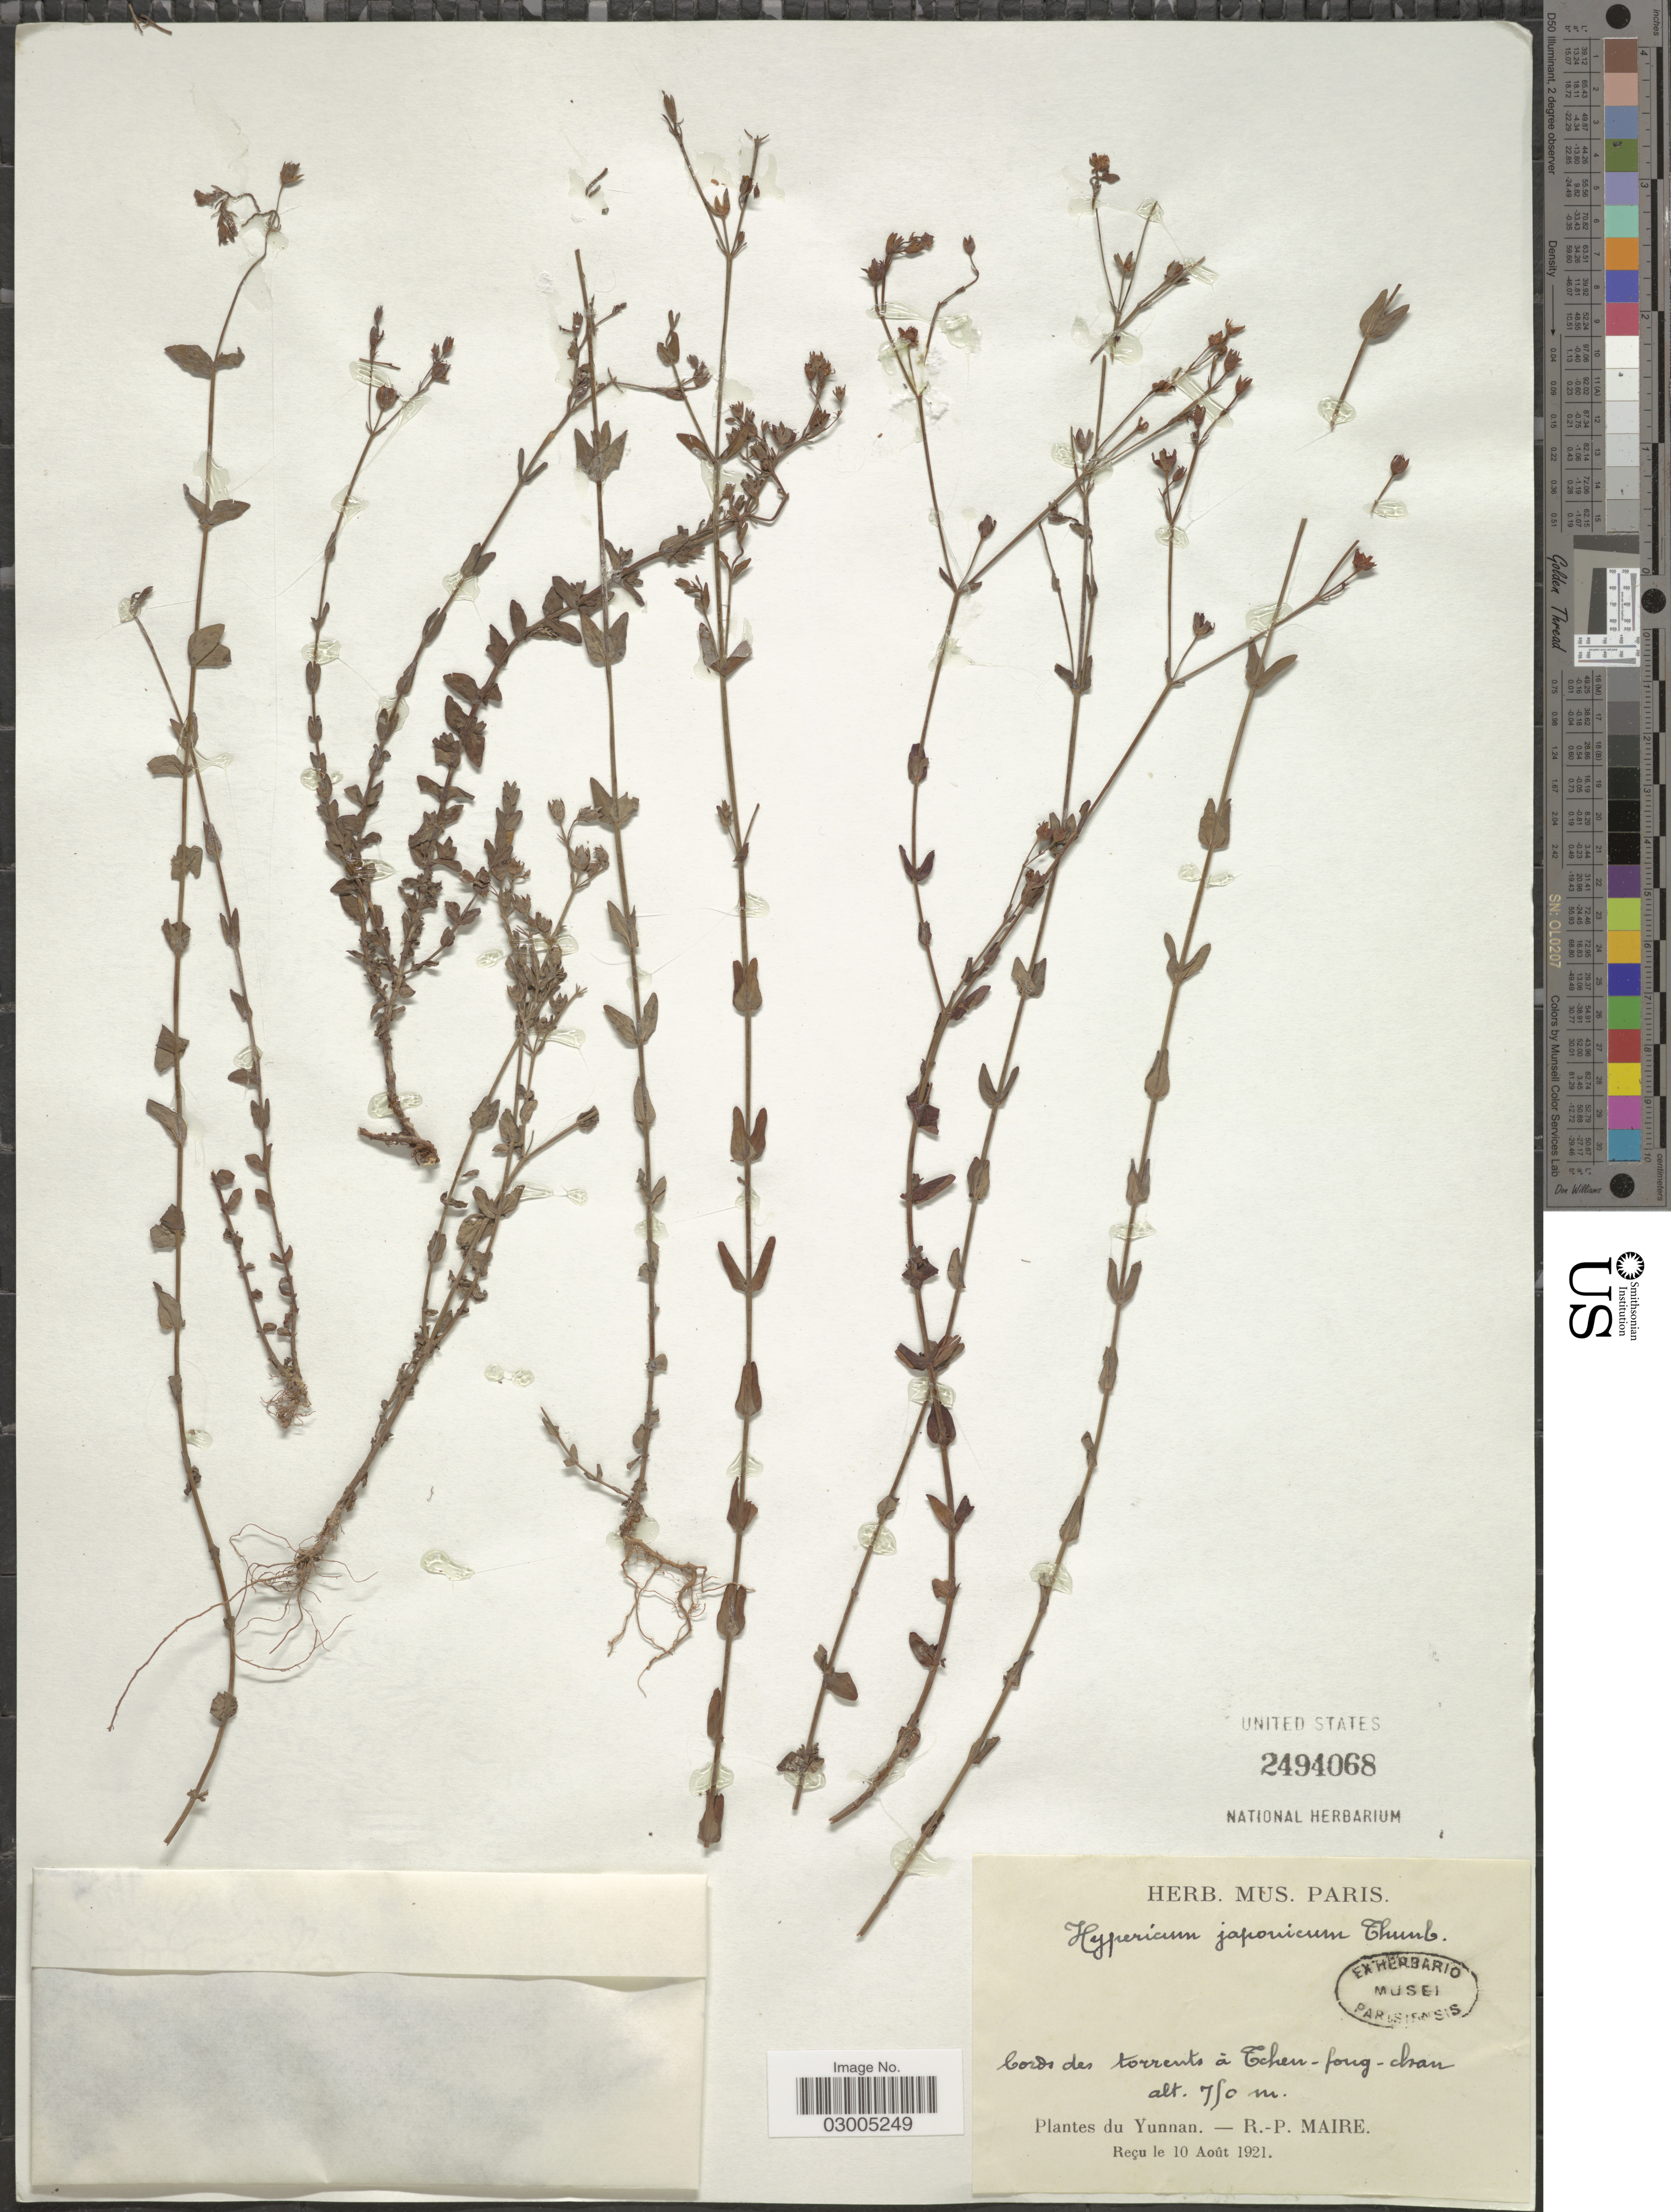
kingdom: Plantae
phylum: Tracheophyta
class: Magnoliopsida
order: Malpighiales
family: Hypericaceae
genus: Hypericum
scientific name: Hypericum japonicum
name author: Thunb.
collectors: R.-P. Maire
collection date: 1921-08-10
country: China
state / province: Yunnan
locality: Bords des torrents á Tchen-fong-chan.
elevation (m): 750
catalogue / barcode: US 2494068